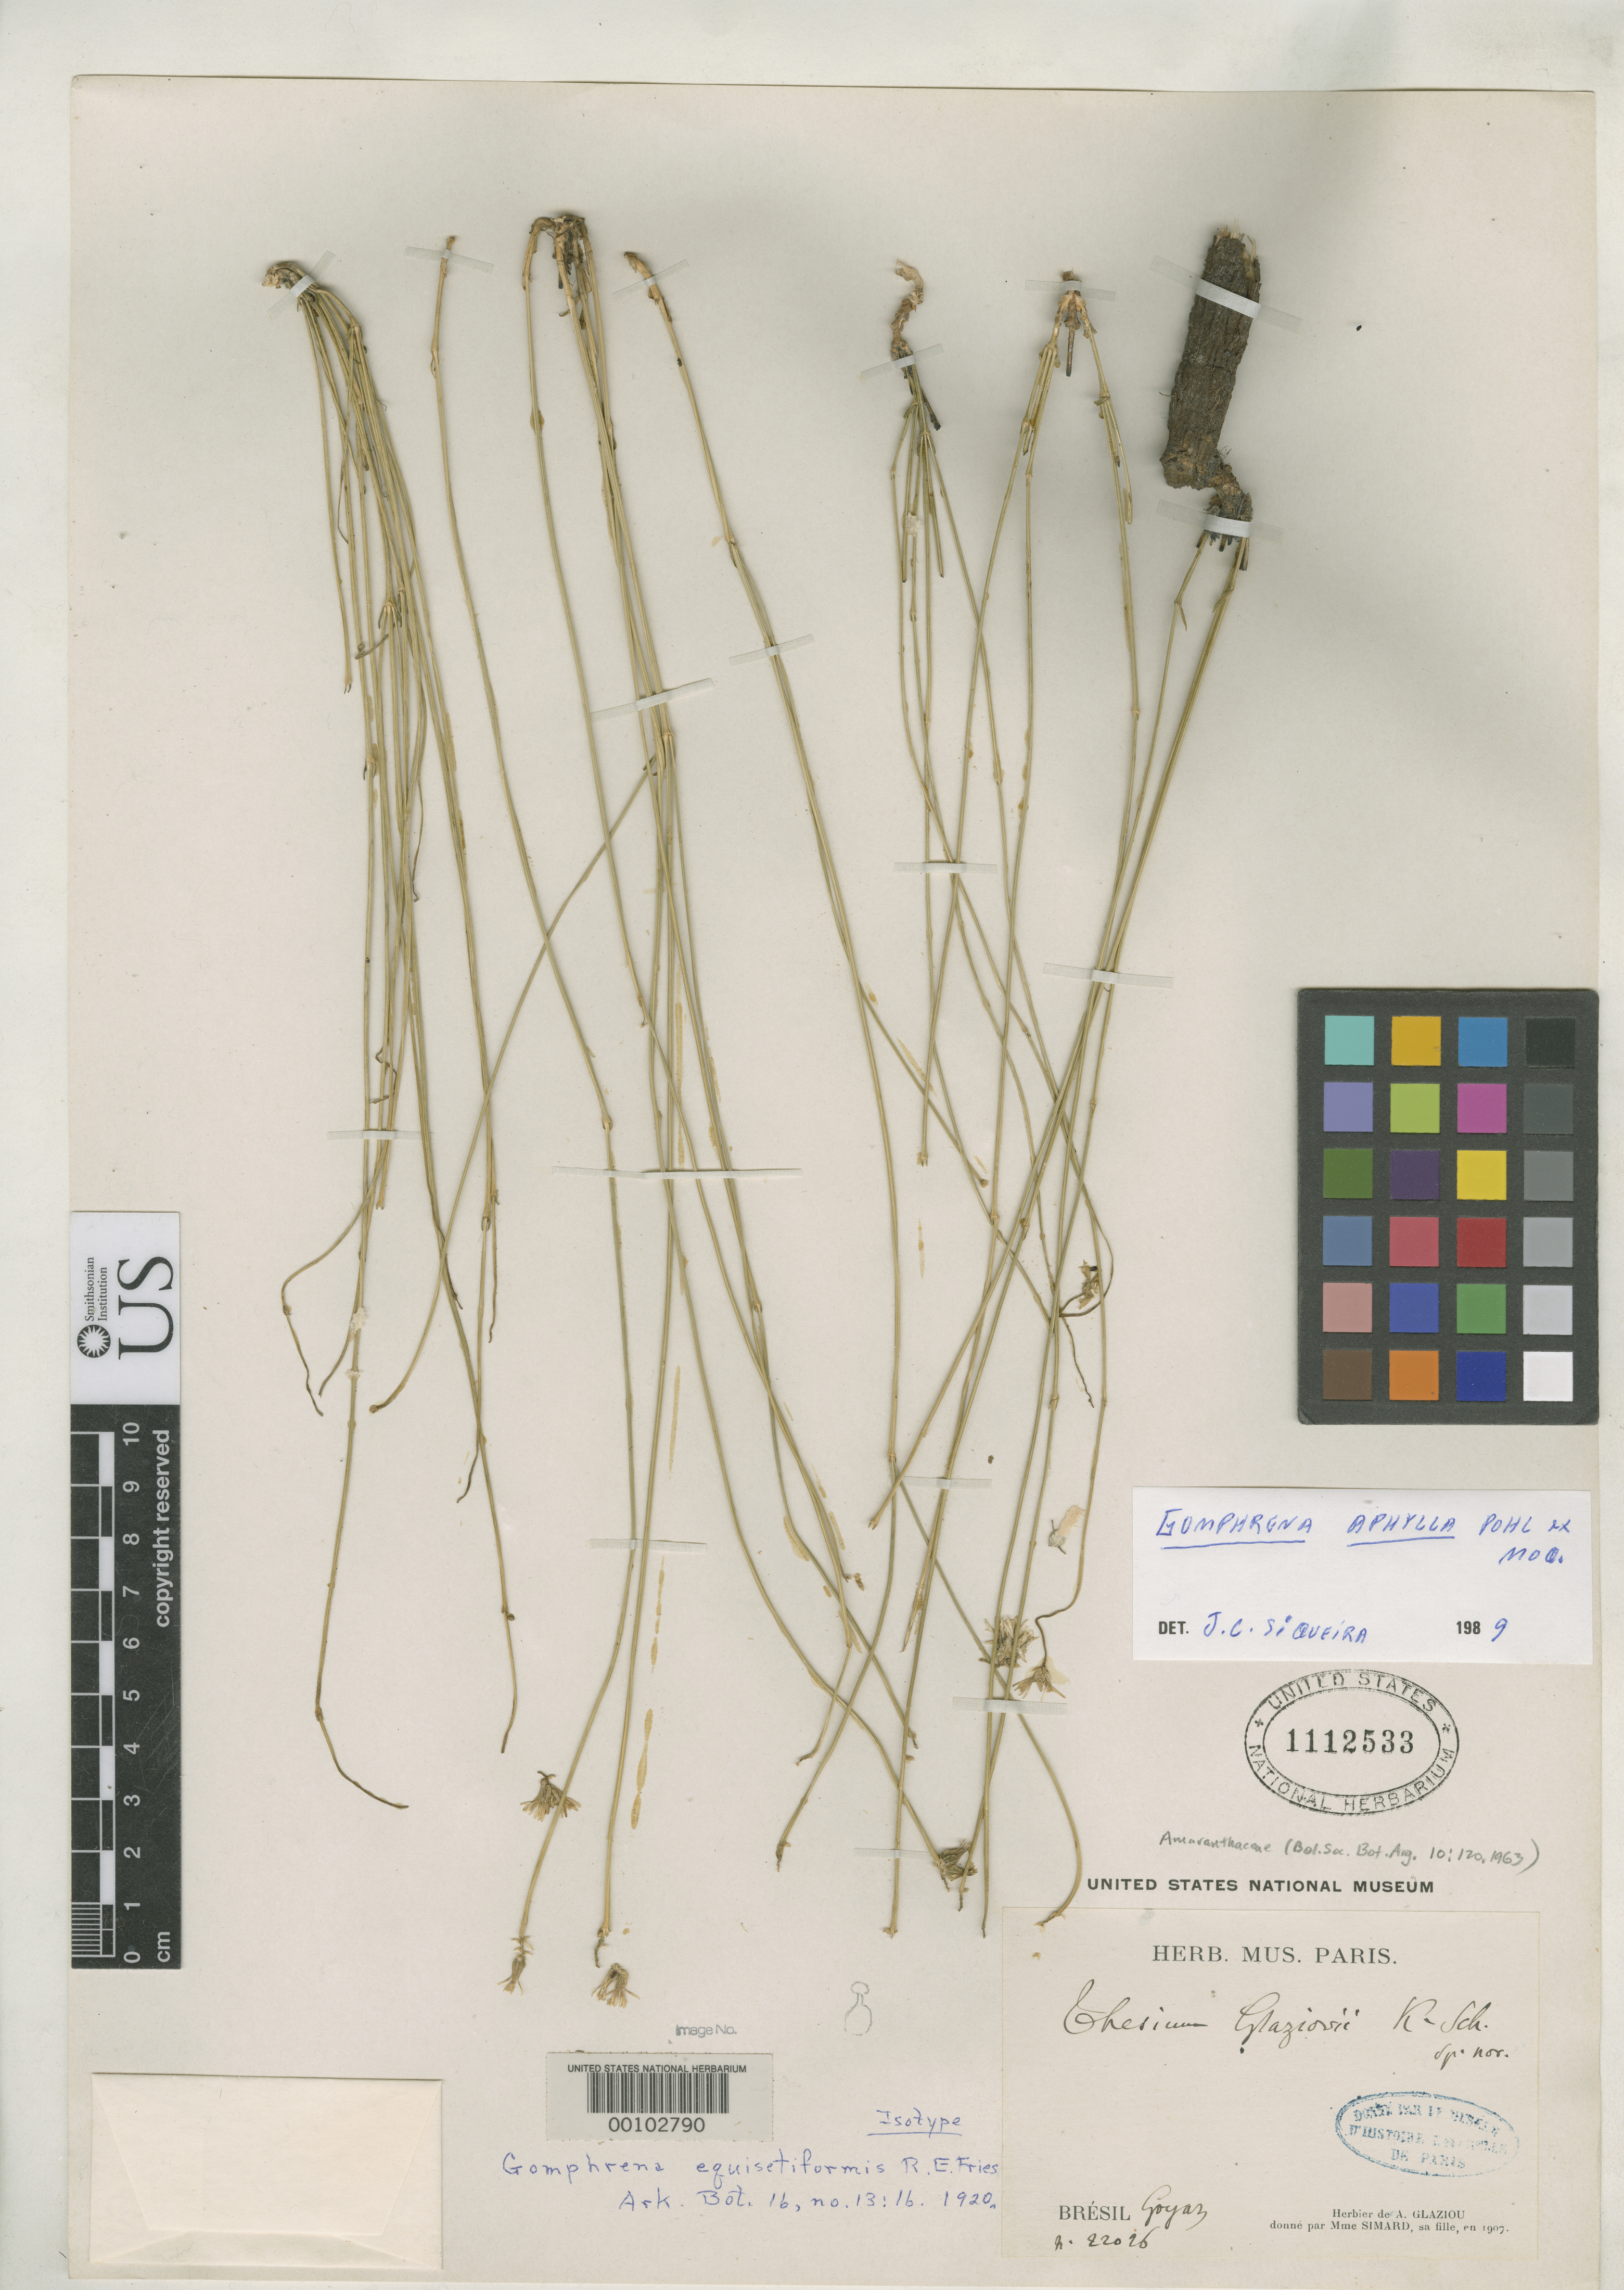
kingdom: Plantae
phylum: Tracheophyta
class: Magnoliopsida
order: Caryophyllales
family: Amaranthaceae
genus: Gomphrena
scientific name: Gomphrena equisetiformis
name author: R.E. Fr.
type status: Isotype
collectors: A. F. M. Glaziou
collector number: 22026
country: Brazil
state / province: Goiás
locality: Inter Porto Imperial et Lunie, ad flum Tocantins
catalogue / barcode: US 1112533